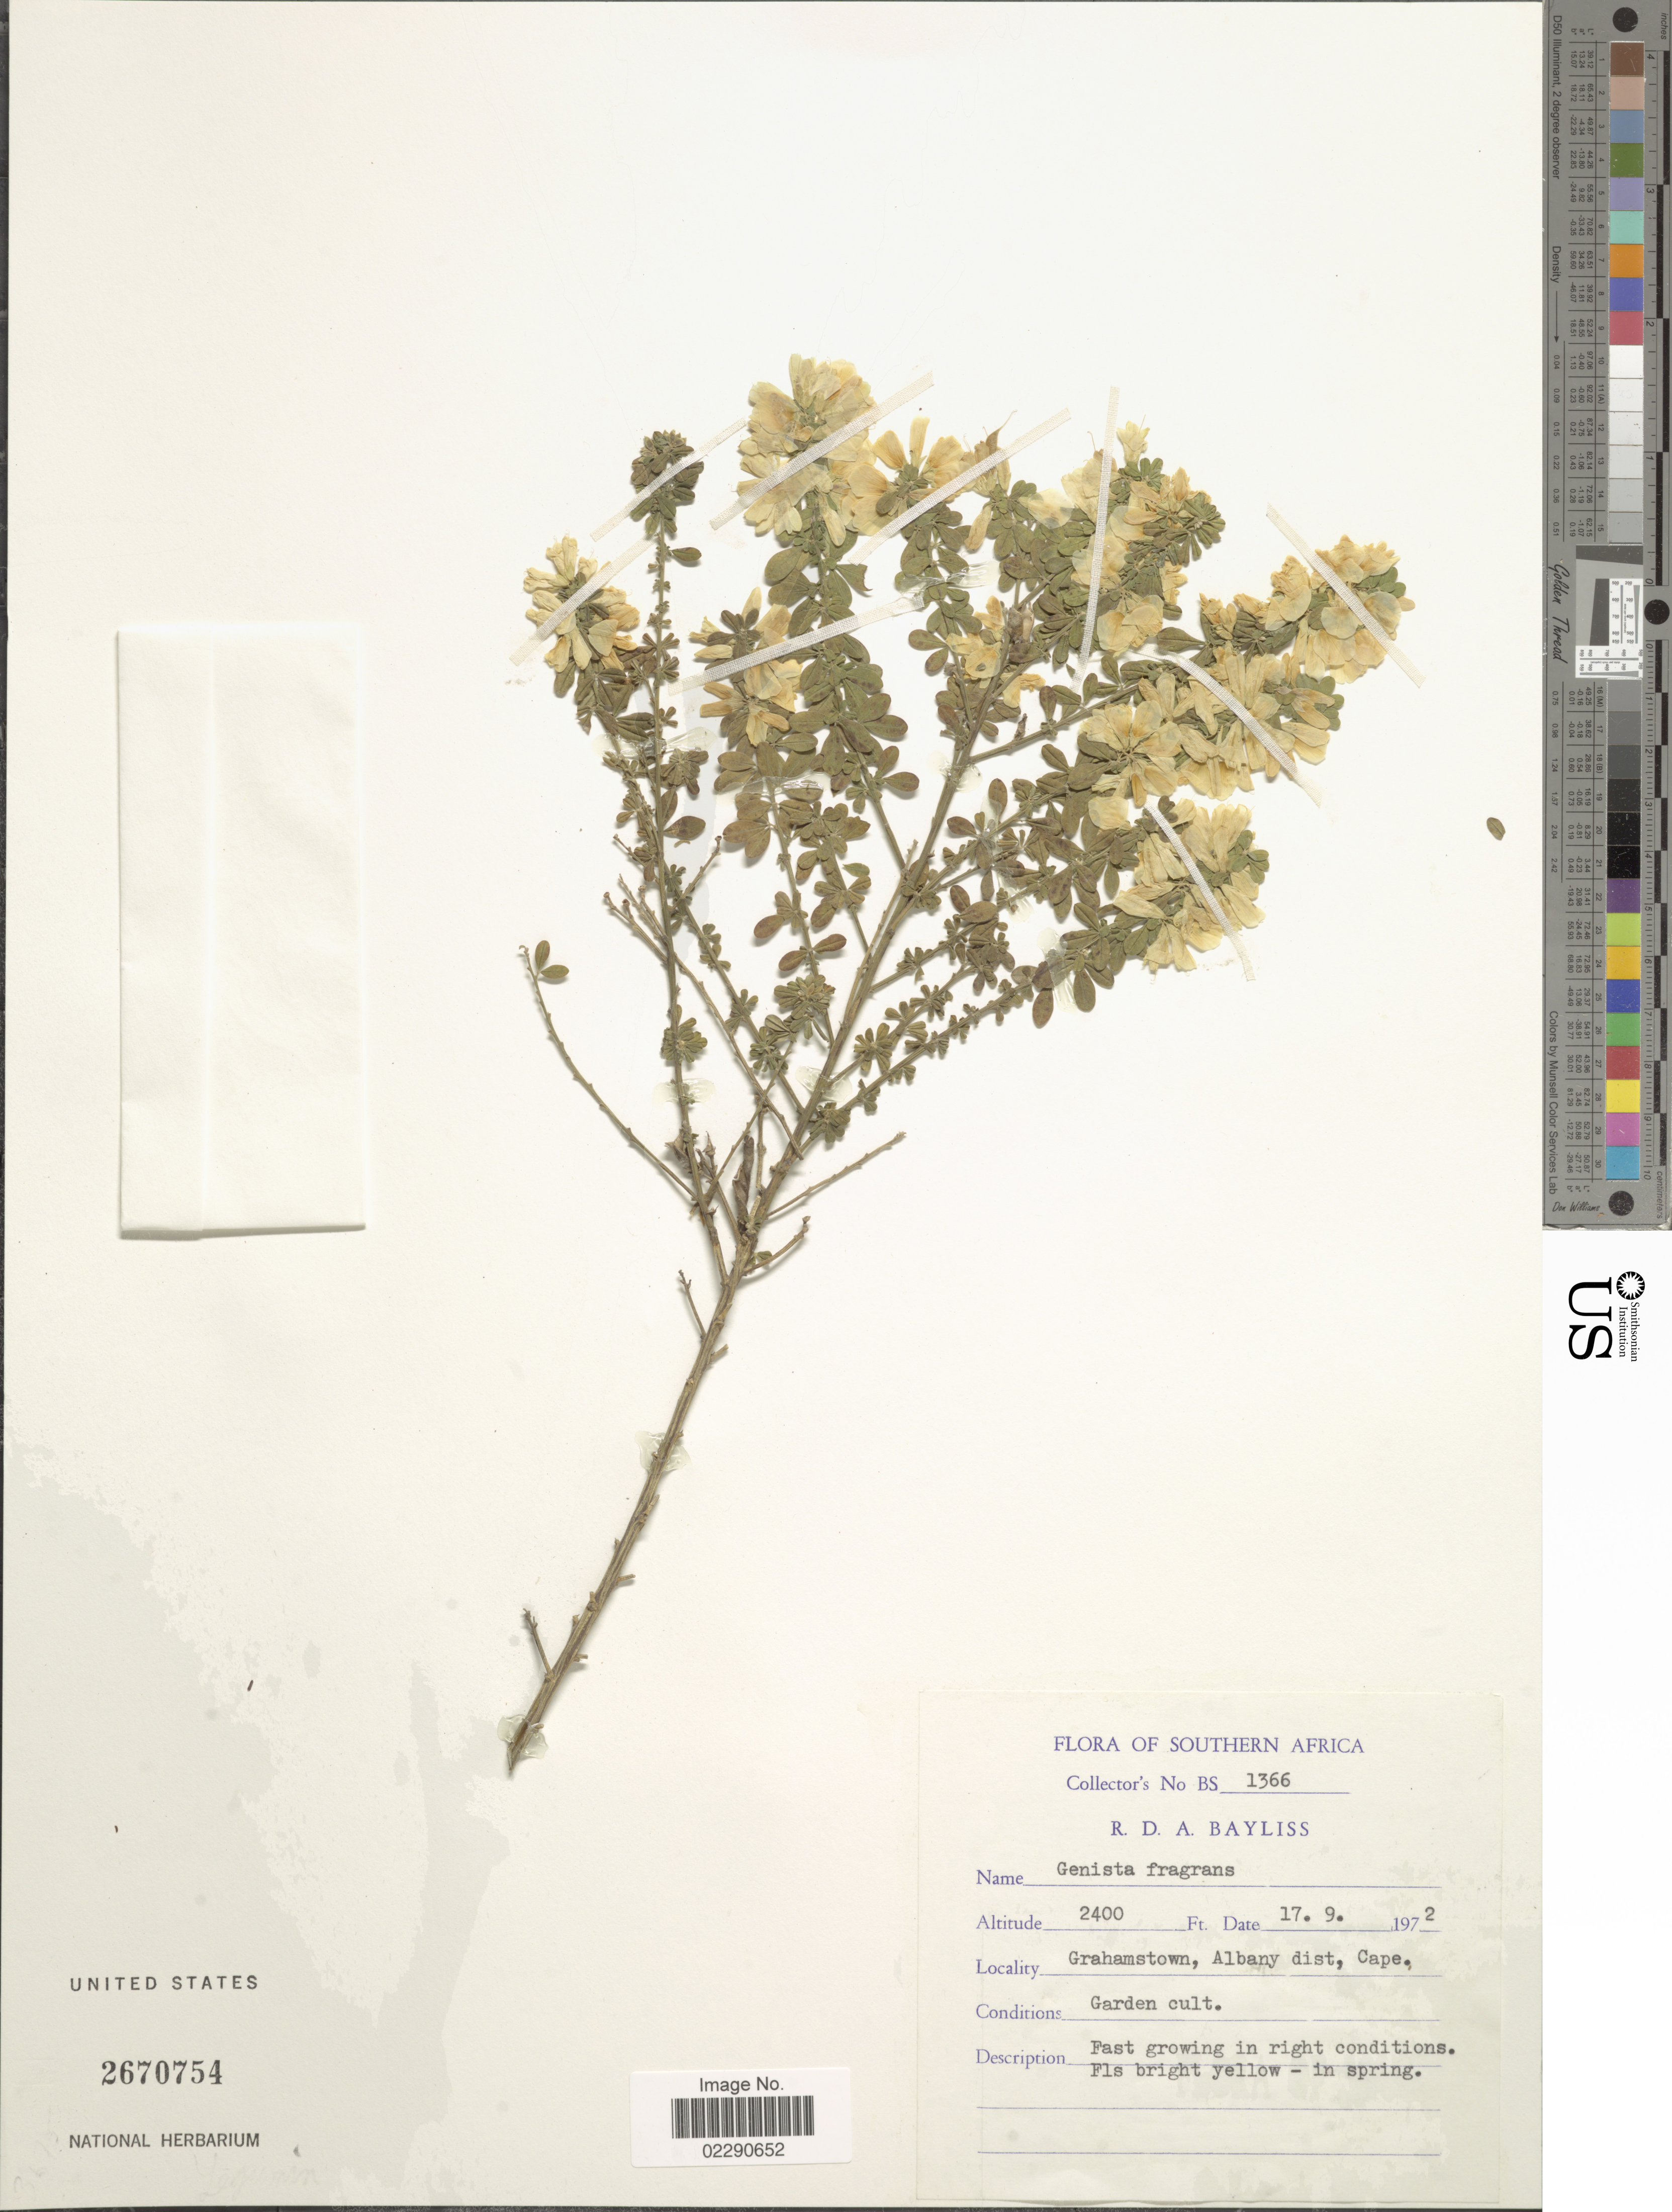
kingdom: Plantae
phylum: Tracheophyta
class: Magnoliopsida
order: Fabales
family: Fabaceae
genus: Genista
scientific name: Genista monspessulana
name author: (L.) L.A.S. Johnson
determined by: Strong, Mark T., (BOT), Smithsonian Institution - National Museum of Natural History (UNITED STATES)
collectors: R. Bayliss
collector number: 1366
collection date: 1972-09-17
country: South Africa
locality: Southern Africa, Garhamstown, Albany Dist, Cape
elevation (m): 732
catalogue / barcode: US 2670754